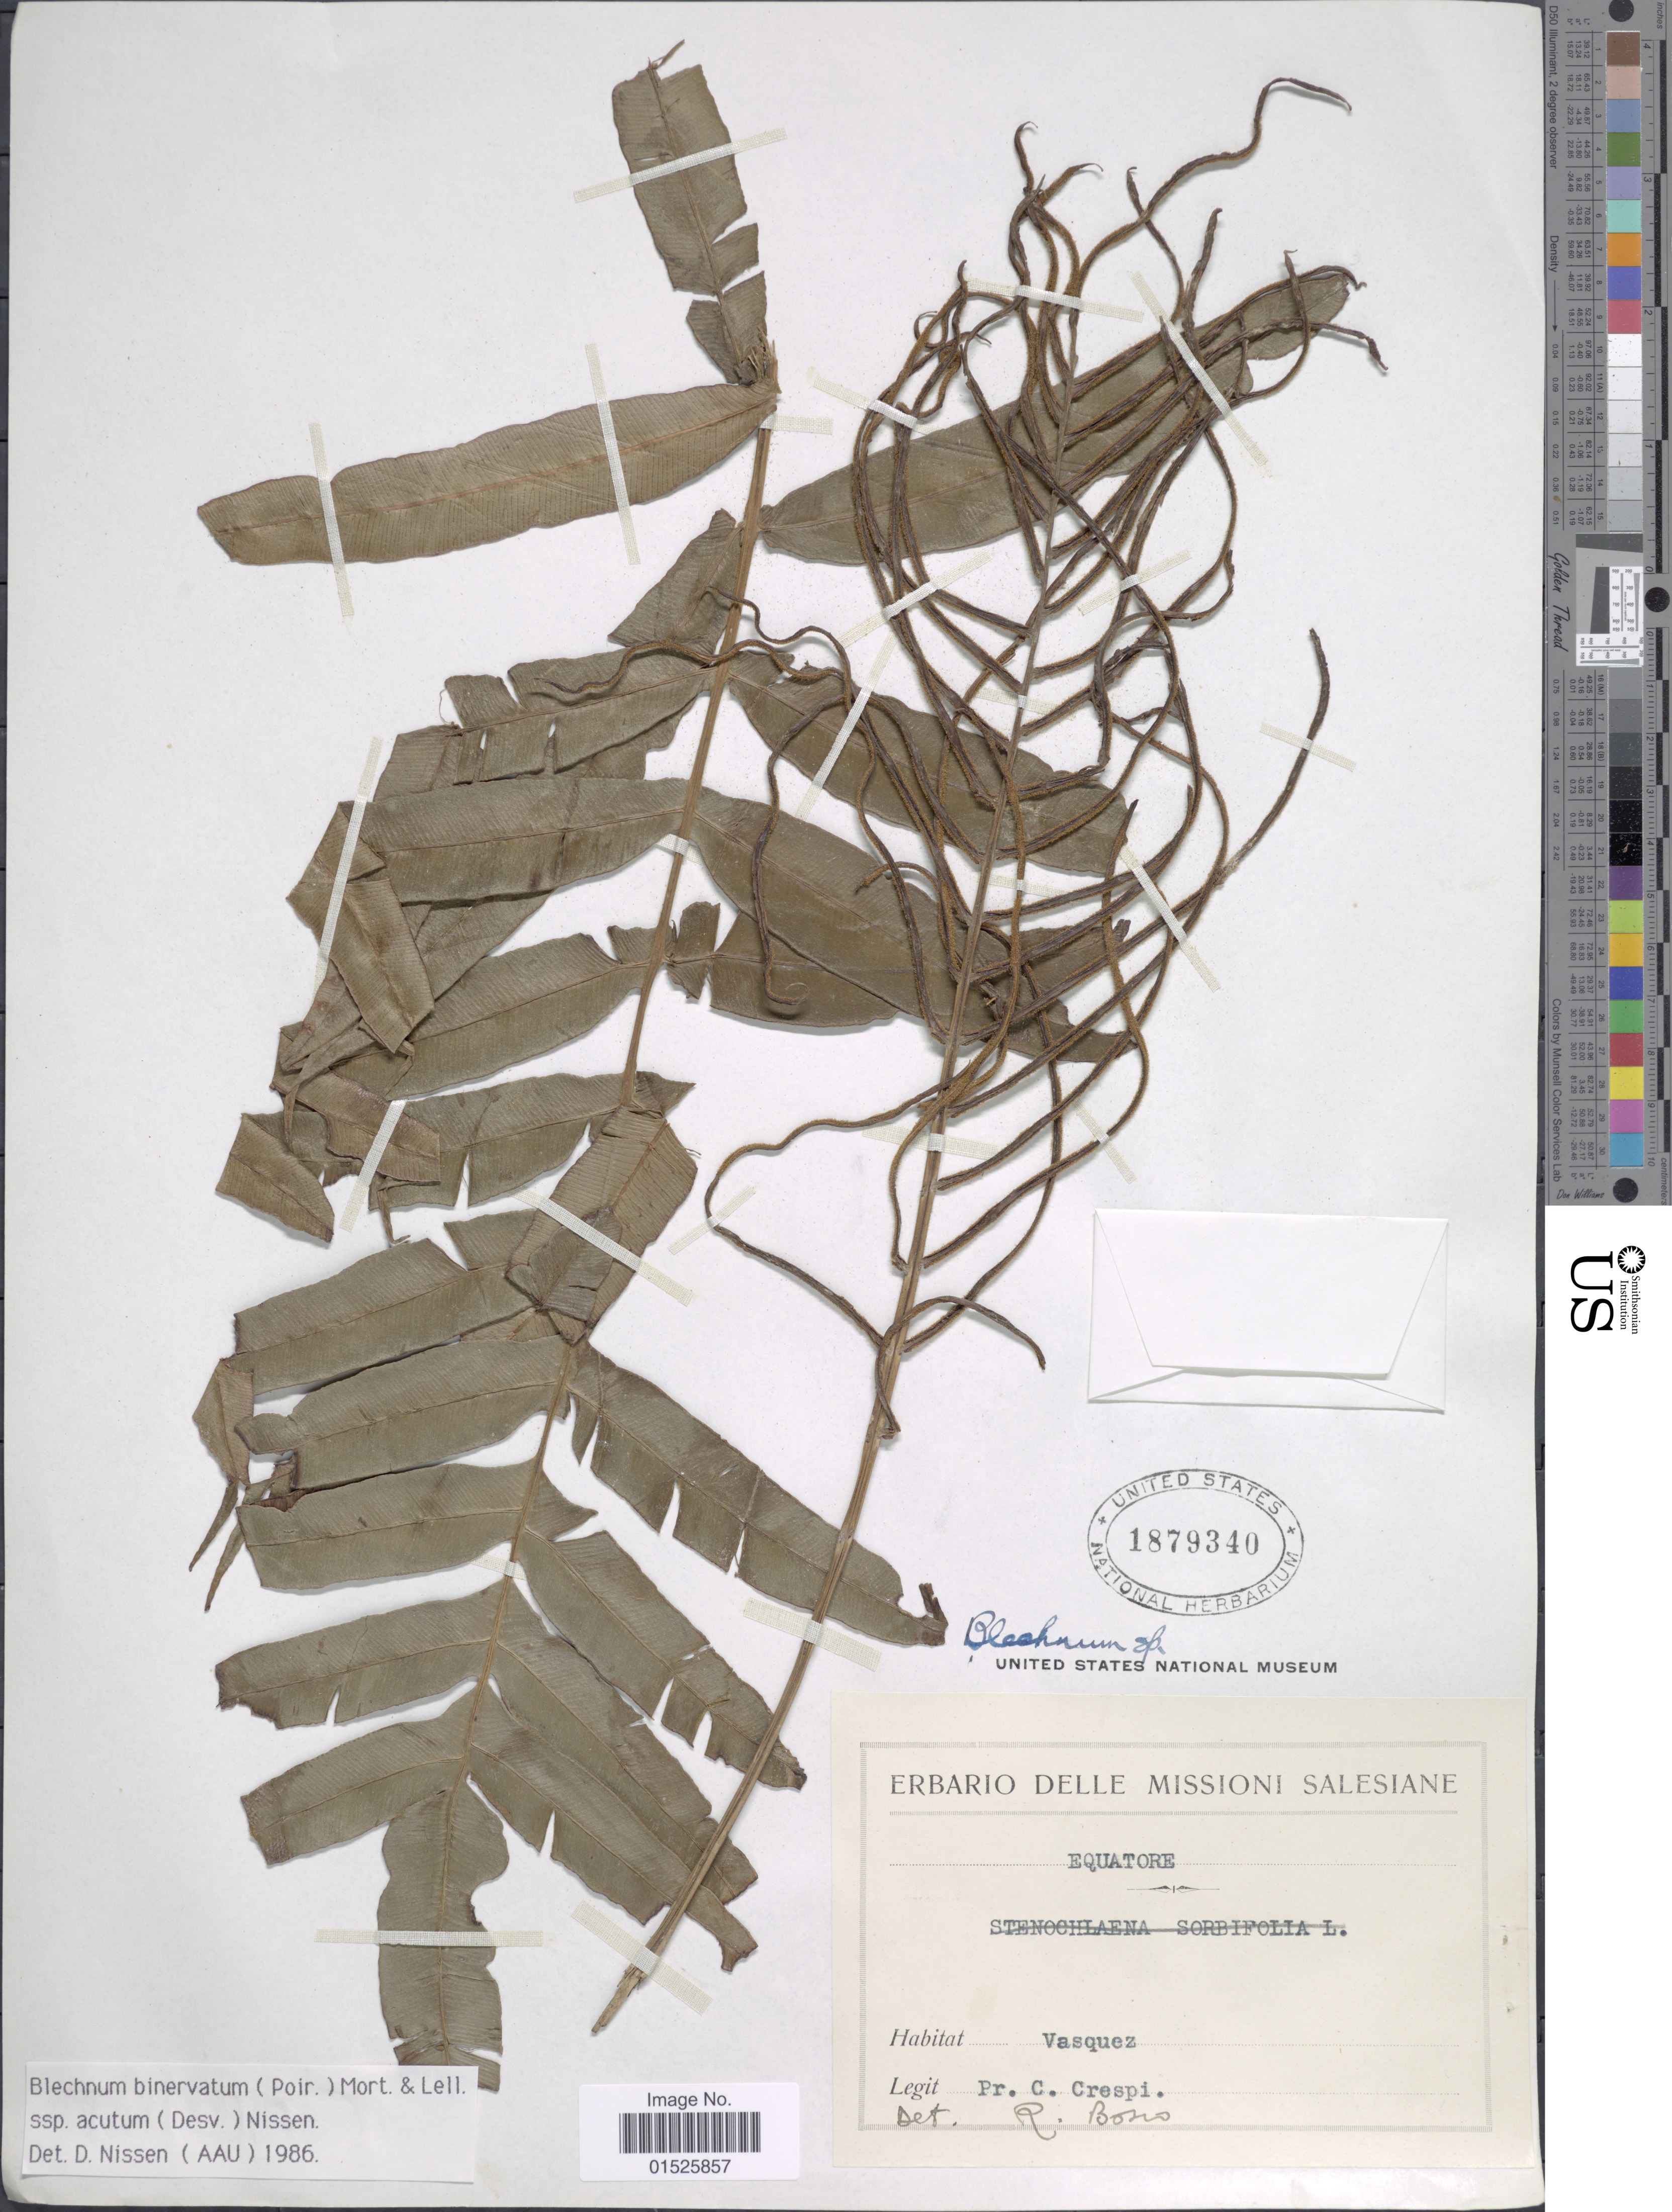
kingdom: Plantae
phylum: Tracheophyta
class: Polypodiopsida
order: Polypodiales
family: Blechnaceae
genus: Blechnum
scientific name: Blechnum ensiforme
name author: (Liebm.) C. Chr.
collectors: C. Crespi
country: Ecuador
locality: Equatore. Vasquez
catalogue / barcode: US 1879340